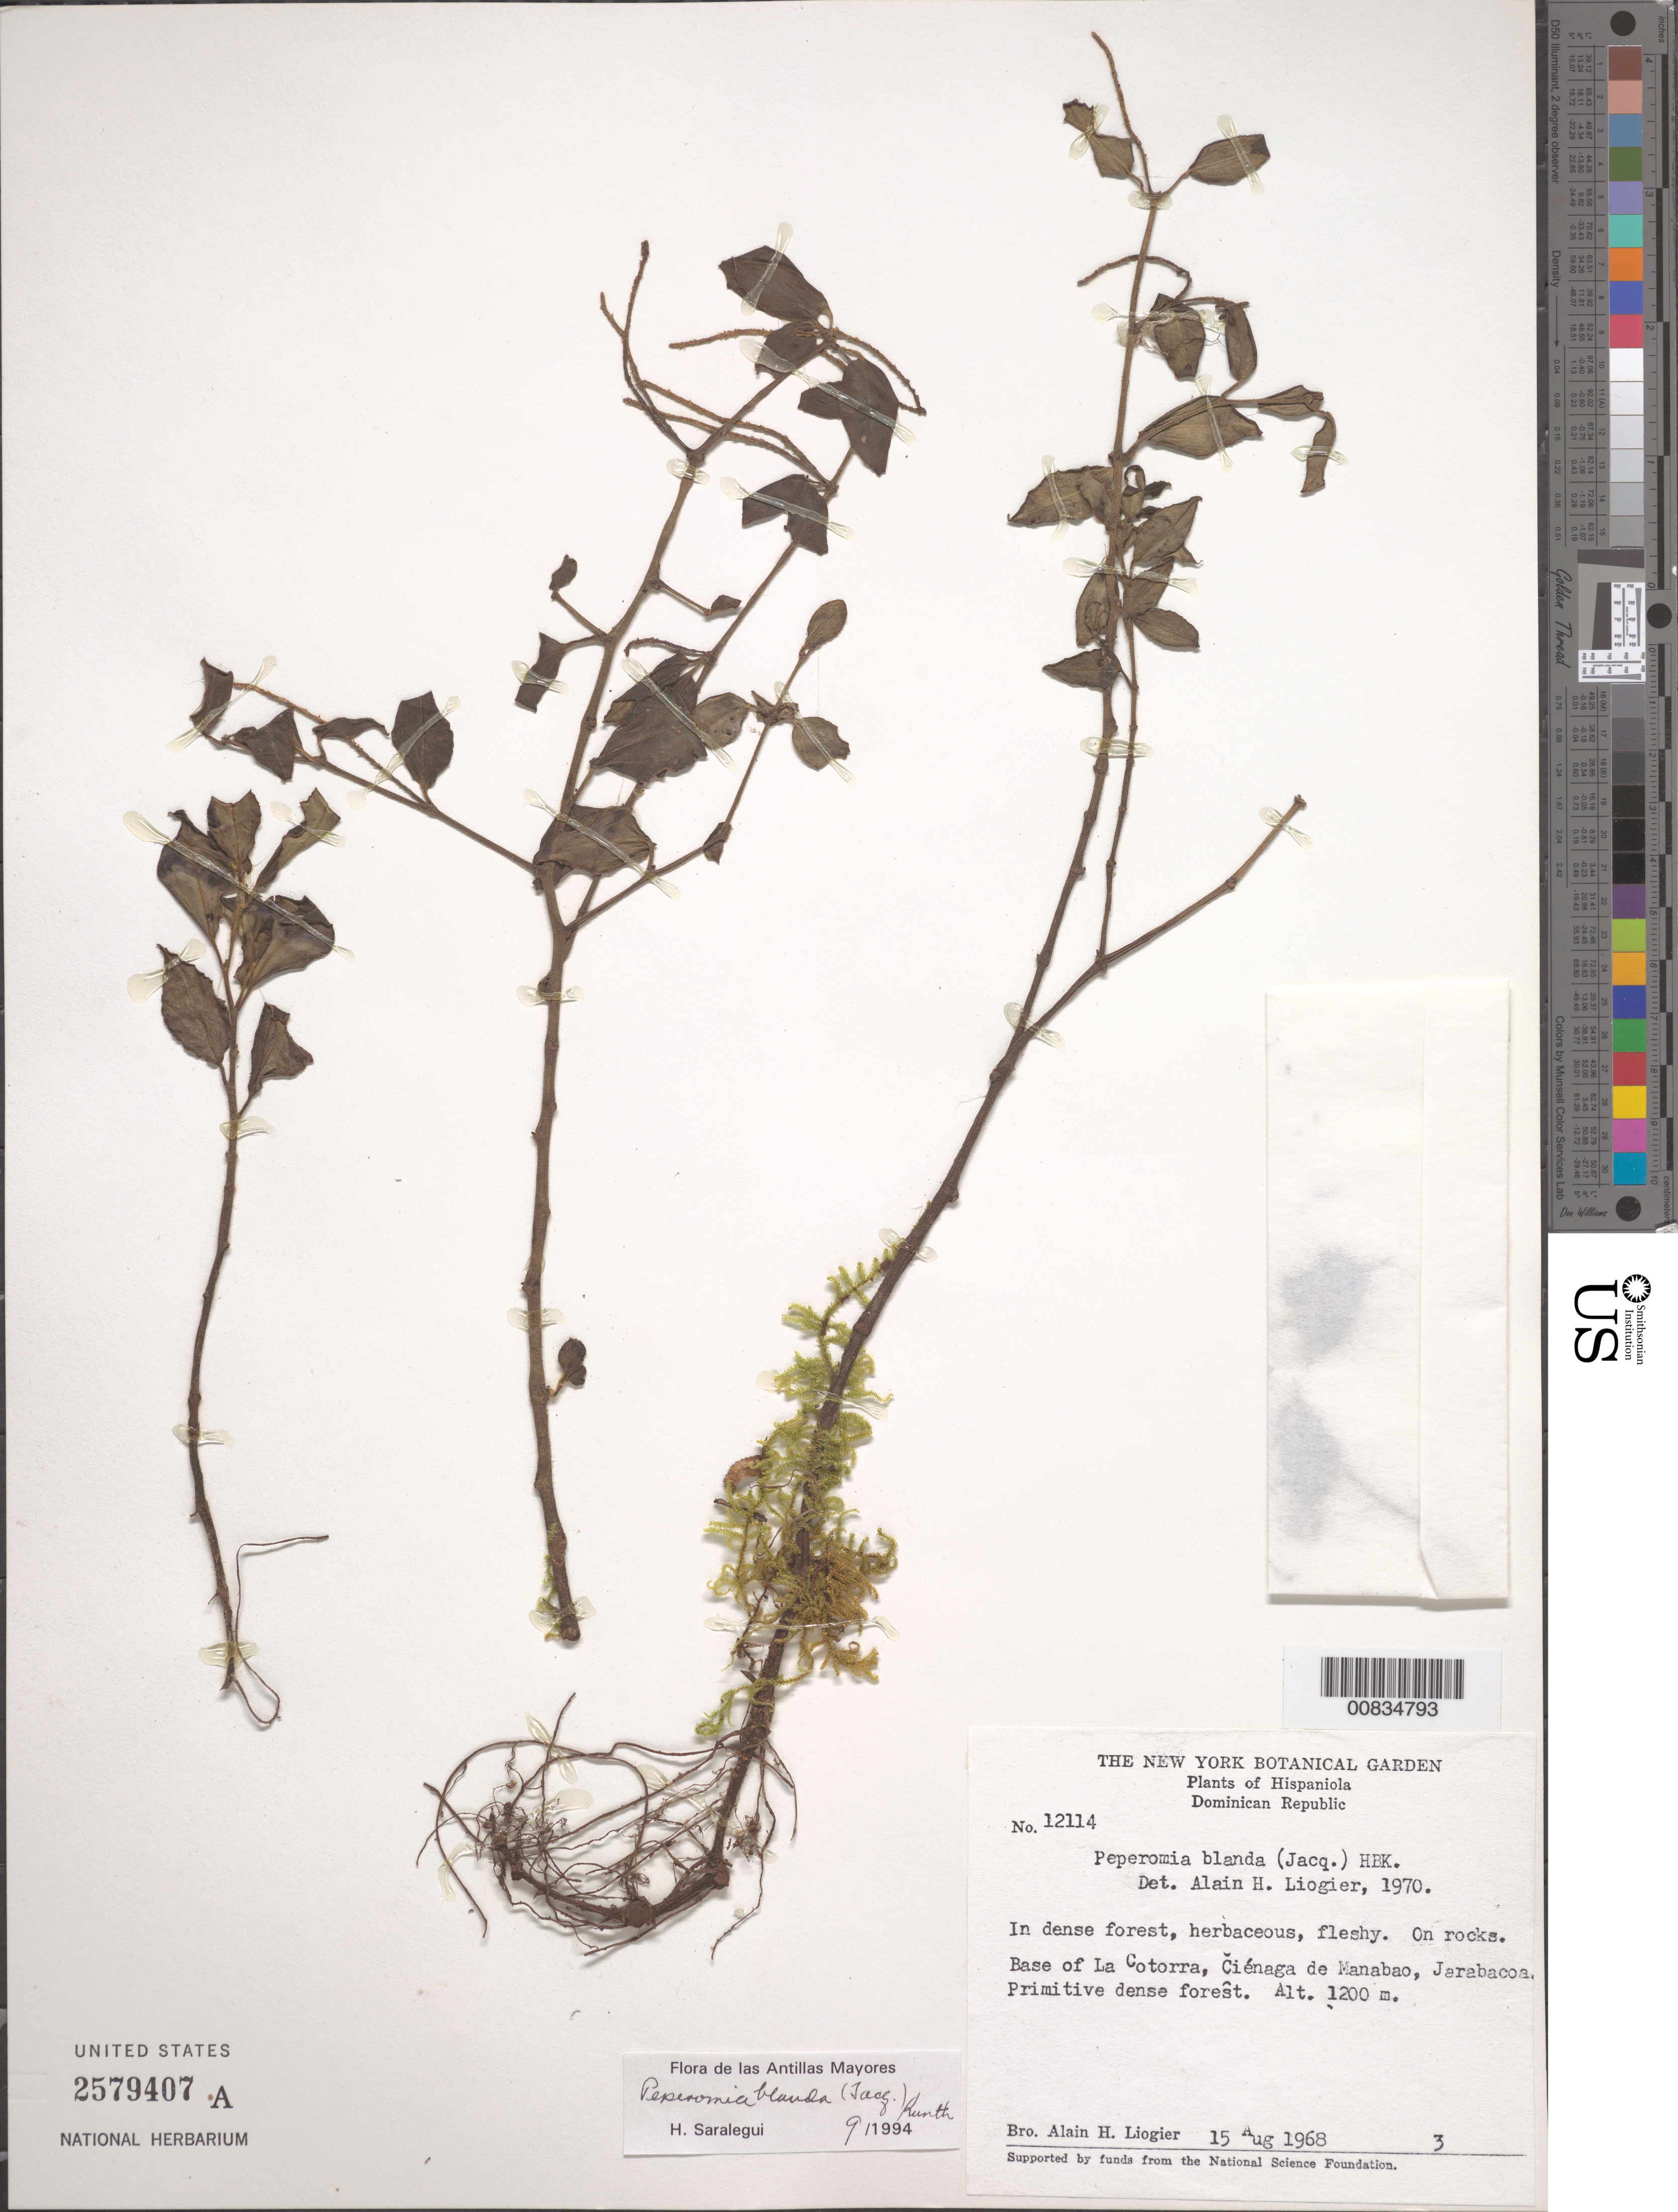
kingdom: Plantae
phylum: Tracheophyta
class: Magnoliopsida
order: Piperales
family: Piperaceae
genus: Peperomia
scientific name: Peperomia blanda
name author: (Jacq.) Kunth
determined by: Saralegui Boza, H., (HAJB), Jardin Botanico Nacional (Habana)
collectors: A. H. Liogier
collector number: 12114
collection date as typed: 15 Aug 1968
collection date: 1968-08-15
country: Dominican Republic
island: Hispaniola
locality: Base of La Cotorra, Ciénaga de Manabao, Jarabacoa.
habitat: On rocks in primitive dense forest.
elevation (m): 1200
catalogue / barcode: US 2579407A